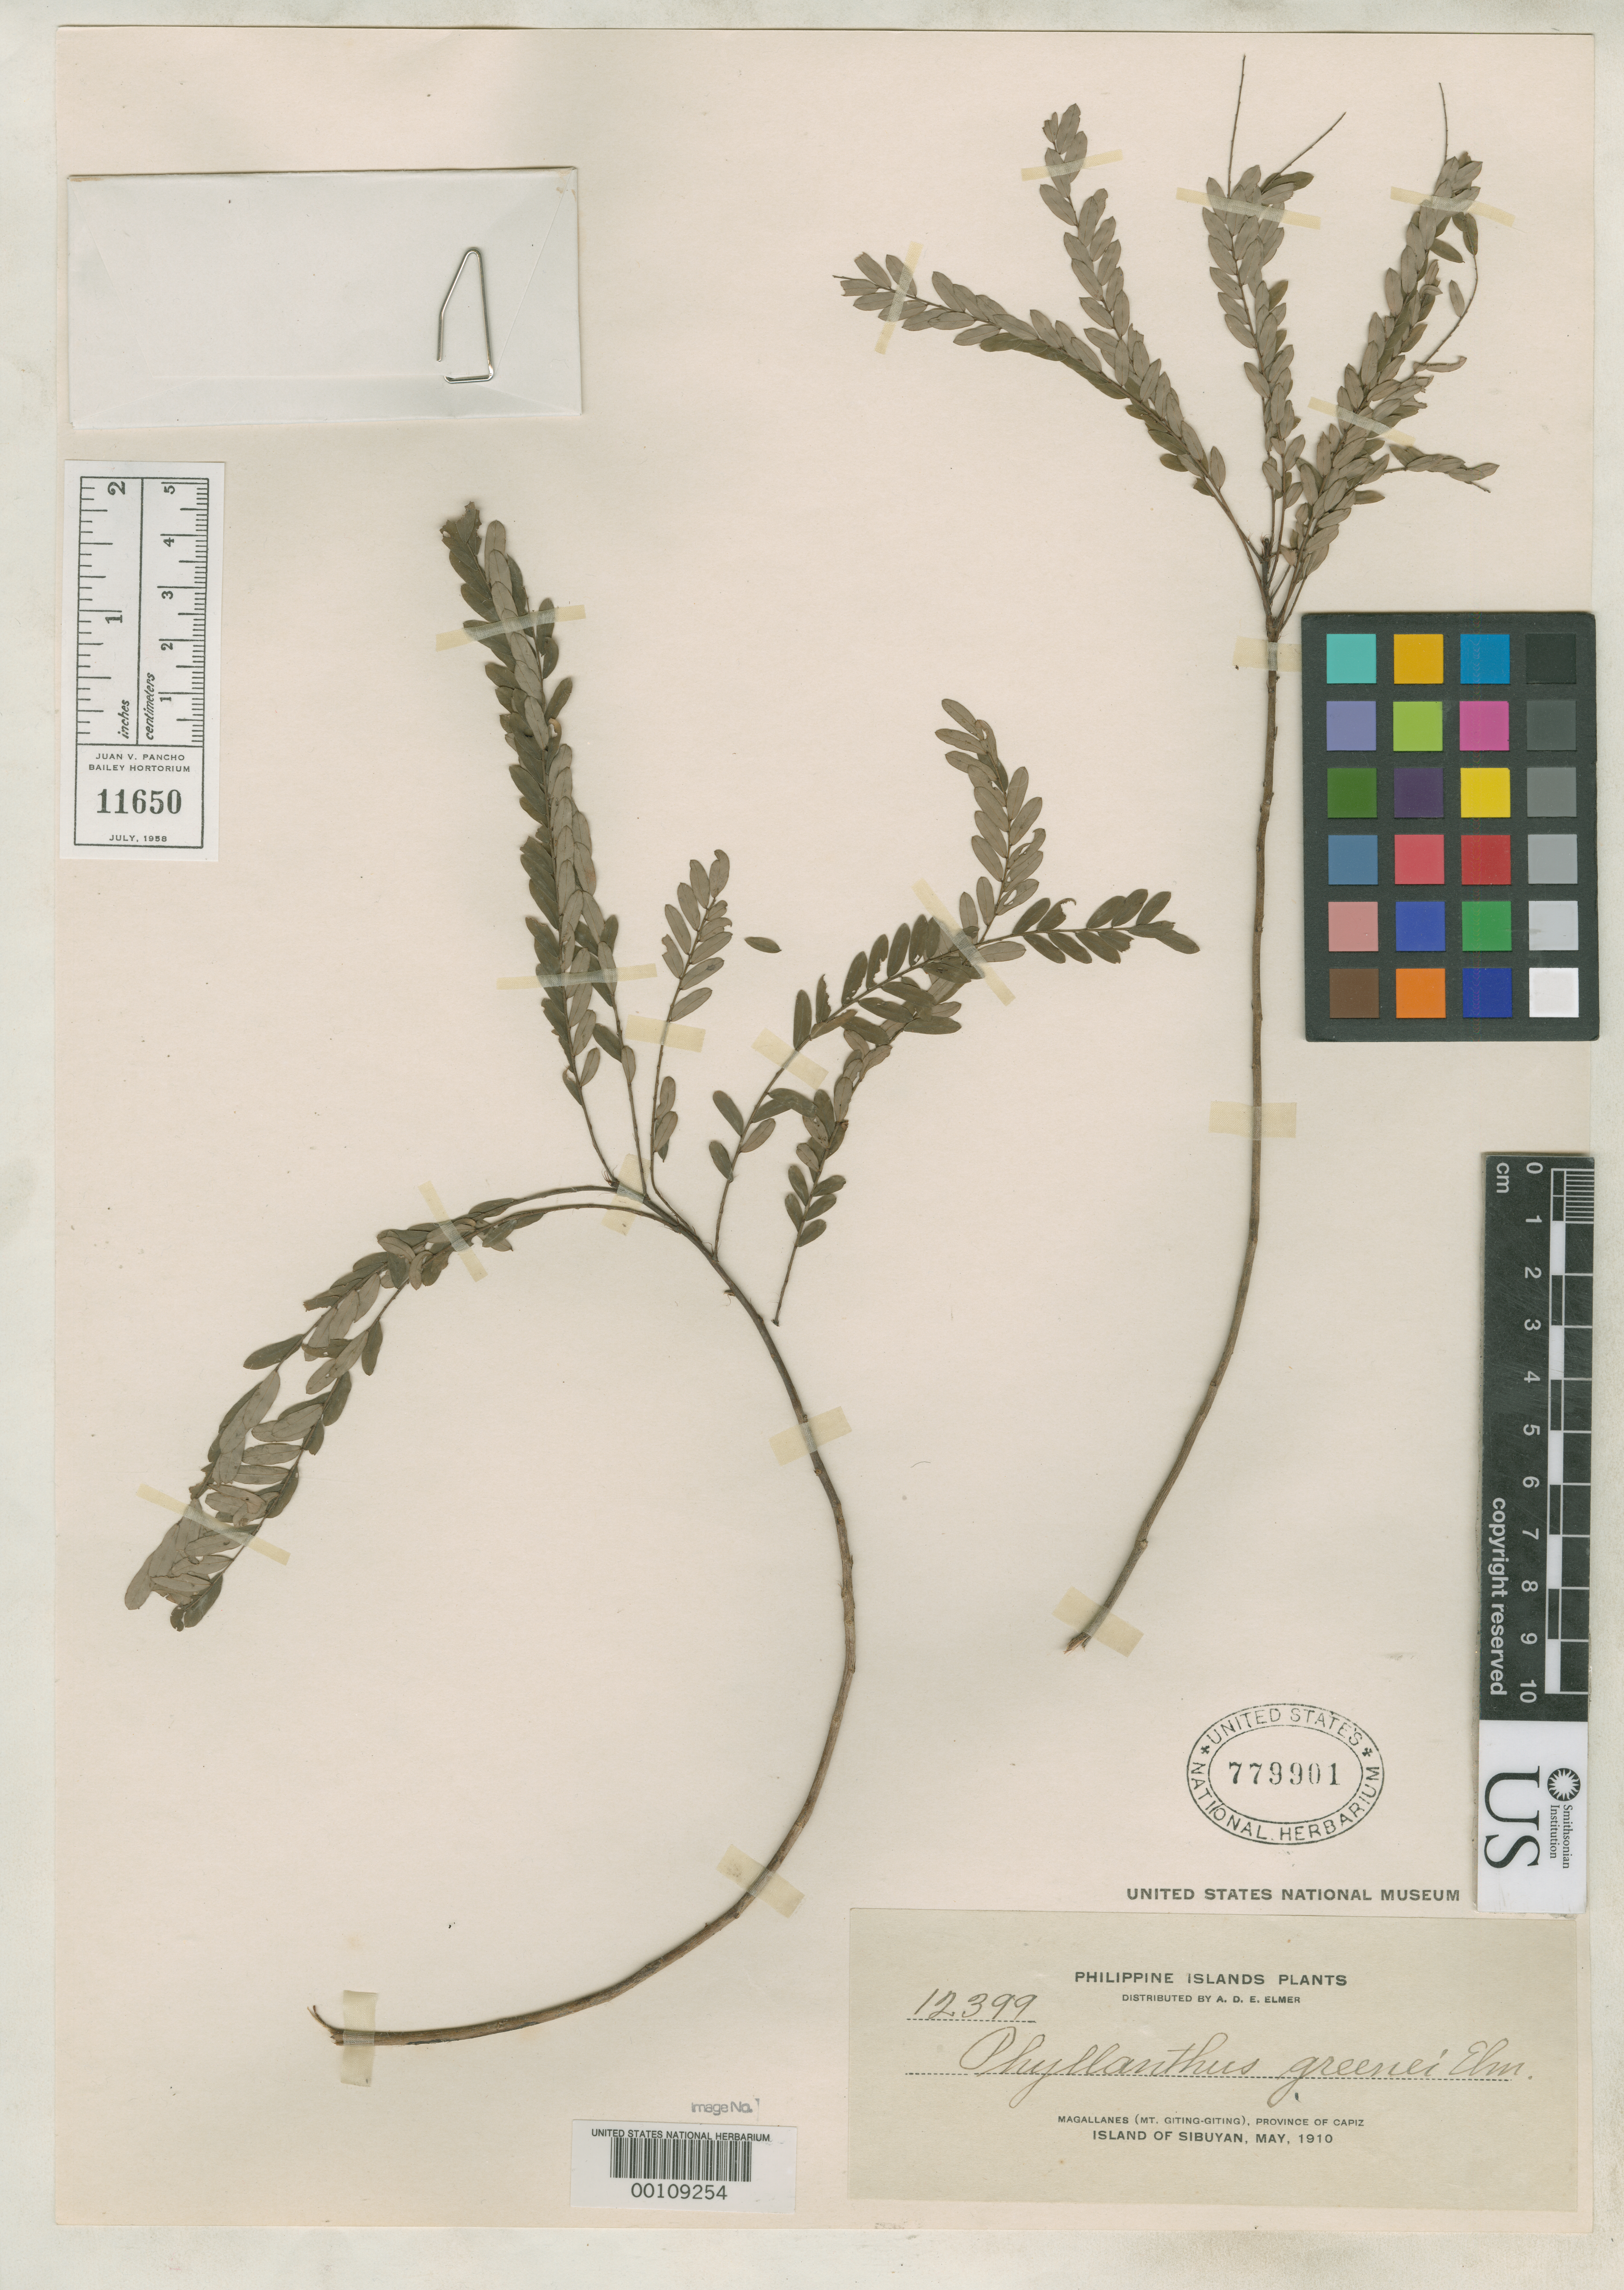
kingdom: Plantae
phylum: Tracheophyta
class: Magnoliopsida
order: Malpighiales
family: Phyllanthaceae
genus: Phyllanthus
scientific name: Phyllanthus greenei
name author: Elmer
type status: Isotype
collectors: A. D. E. Elmer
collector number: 12399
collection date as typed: May 1910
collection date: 1910-05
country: Philippines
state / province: Mimaropa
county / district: Romblon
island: Sibuyan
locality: Magallanes, Mt. Giting-Giting.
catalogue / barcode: US 779901